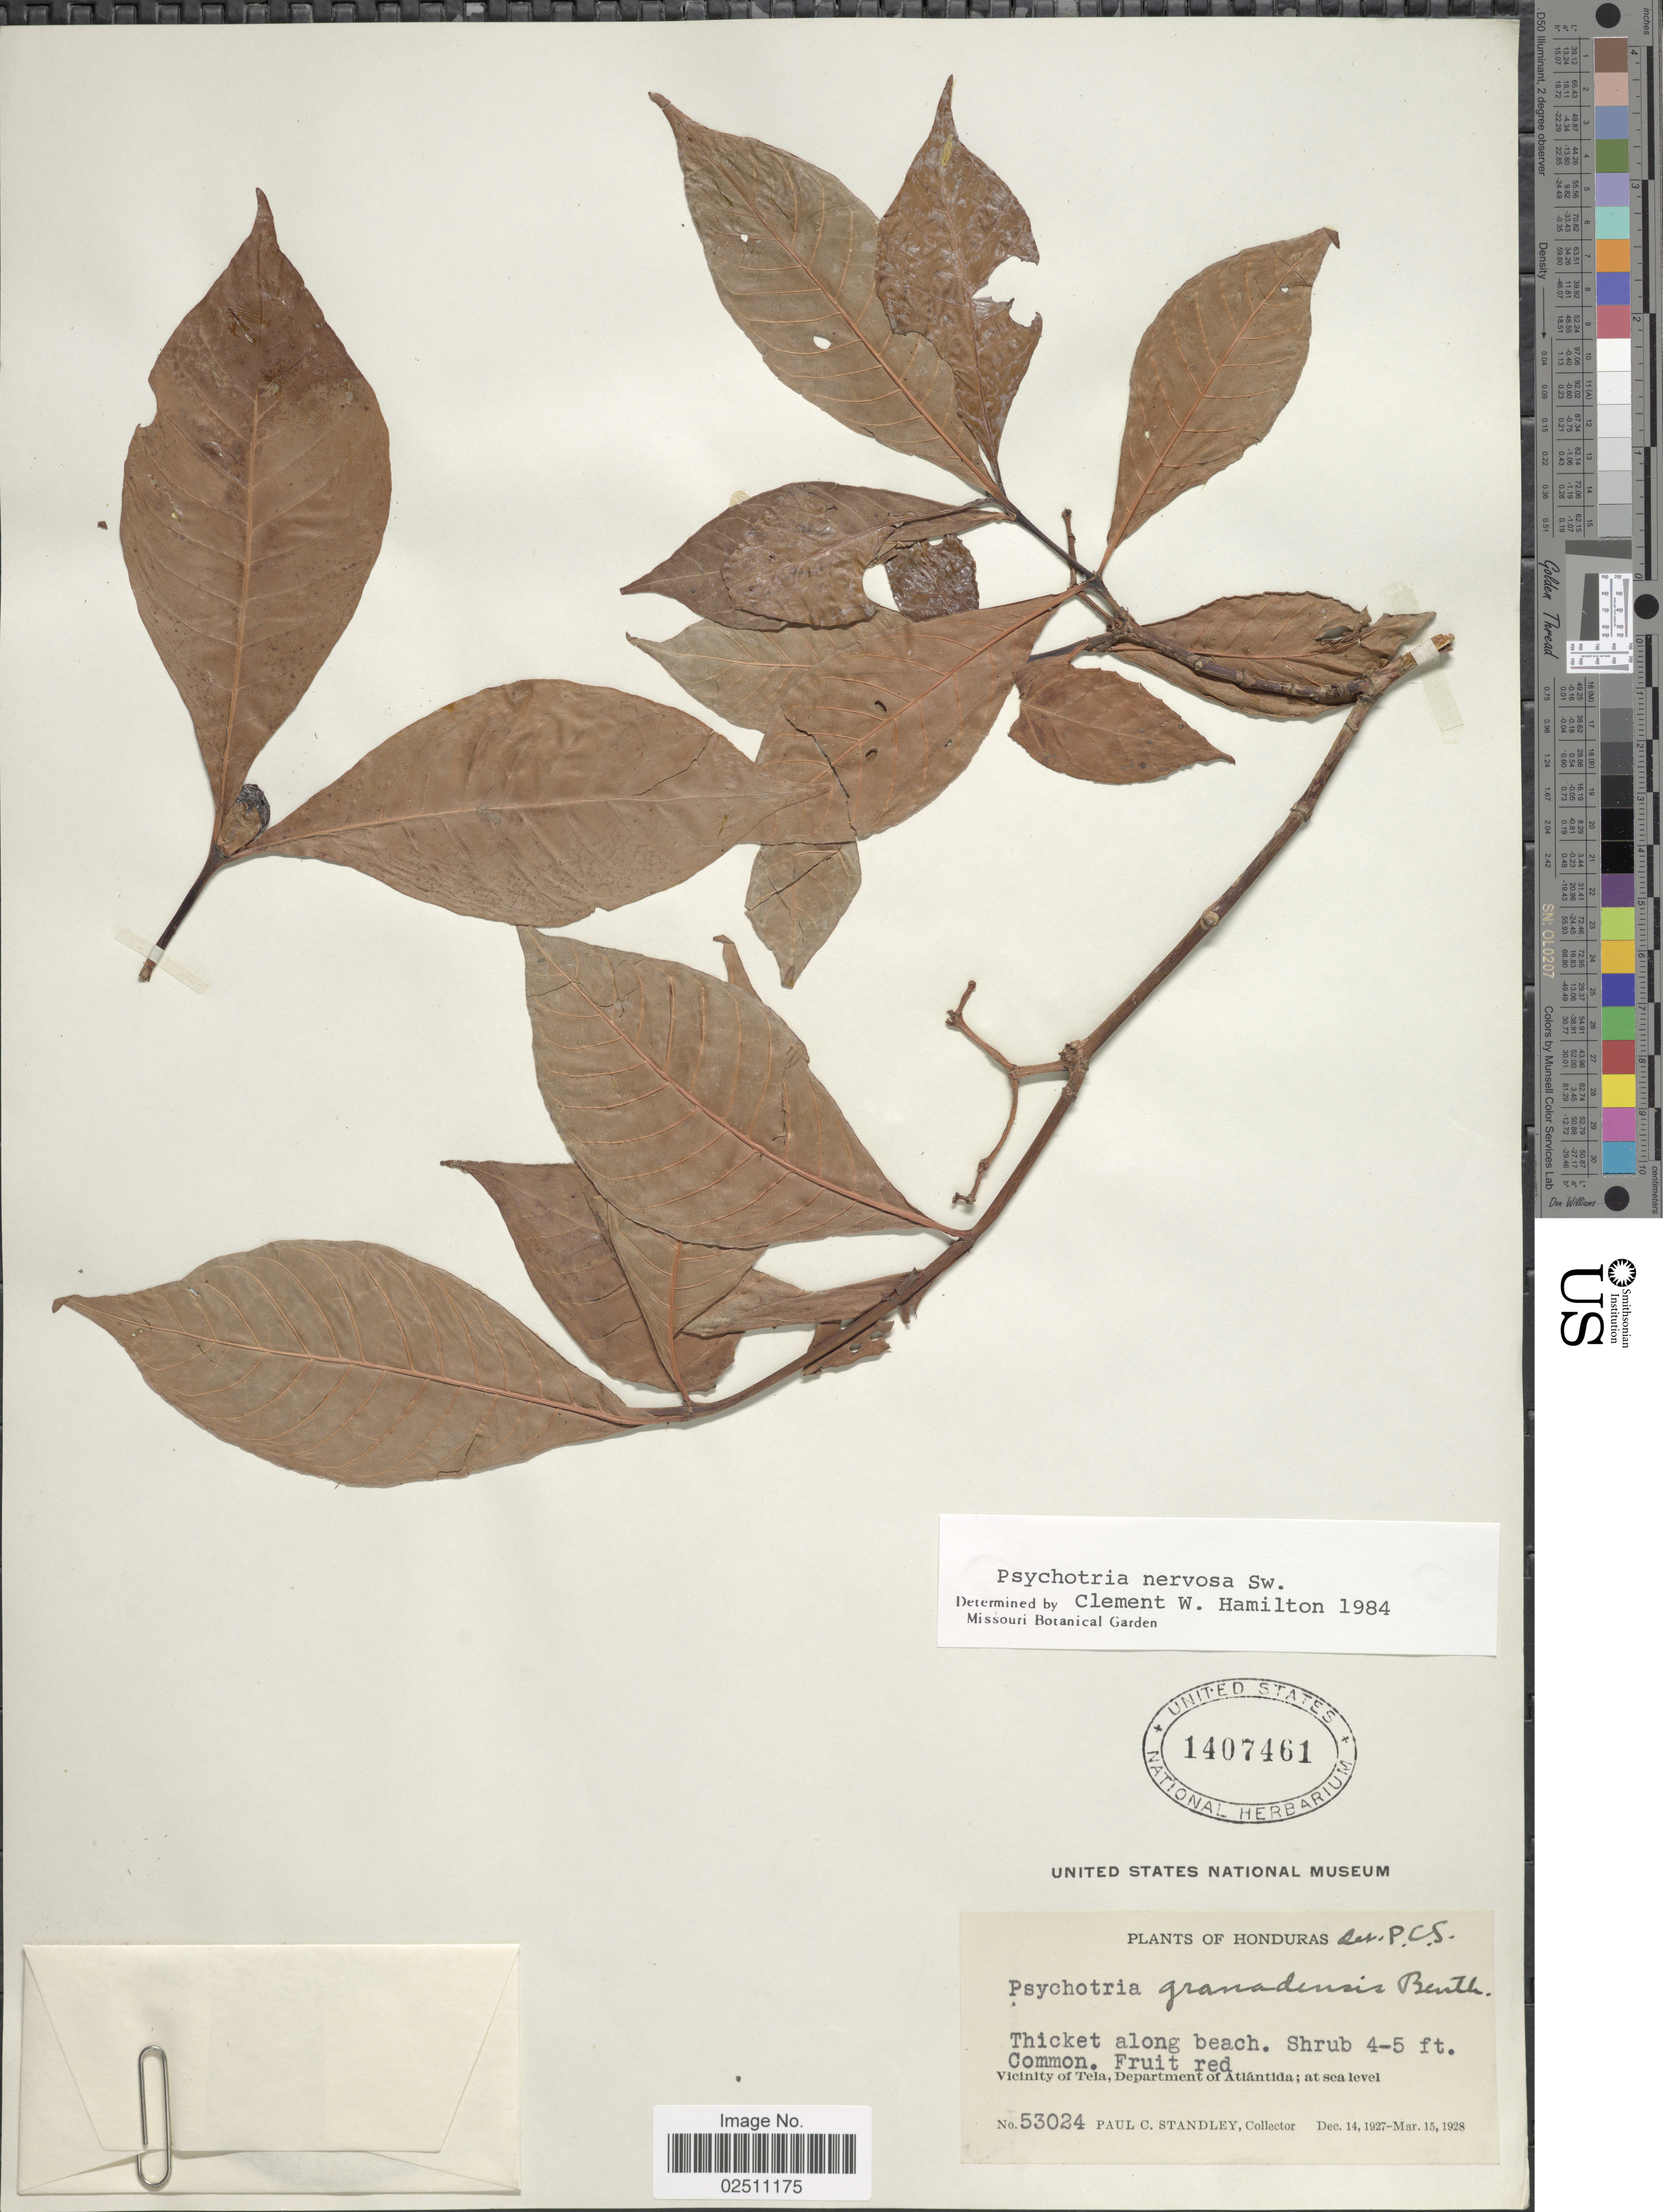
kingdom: Plantae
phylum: Tracheophyta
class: Magnoliopsida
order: Gentianales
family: Rubiaceae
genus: Psychotria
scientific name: Psychotria nervosa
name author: Sw.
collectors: P. C. Standley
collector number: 53024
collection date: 1927-12-14/1928-03-15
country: Honduras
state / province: Atlántida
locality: Along beach, Vicinity of Tela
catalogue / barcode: US 1407461